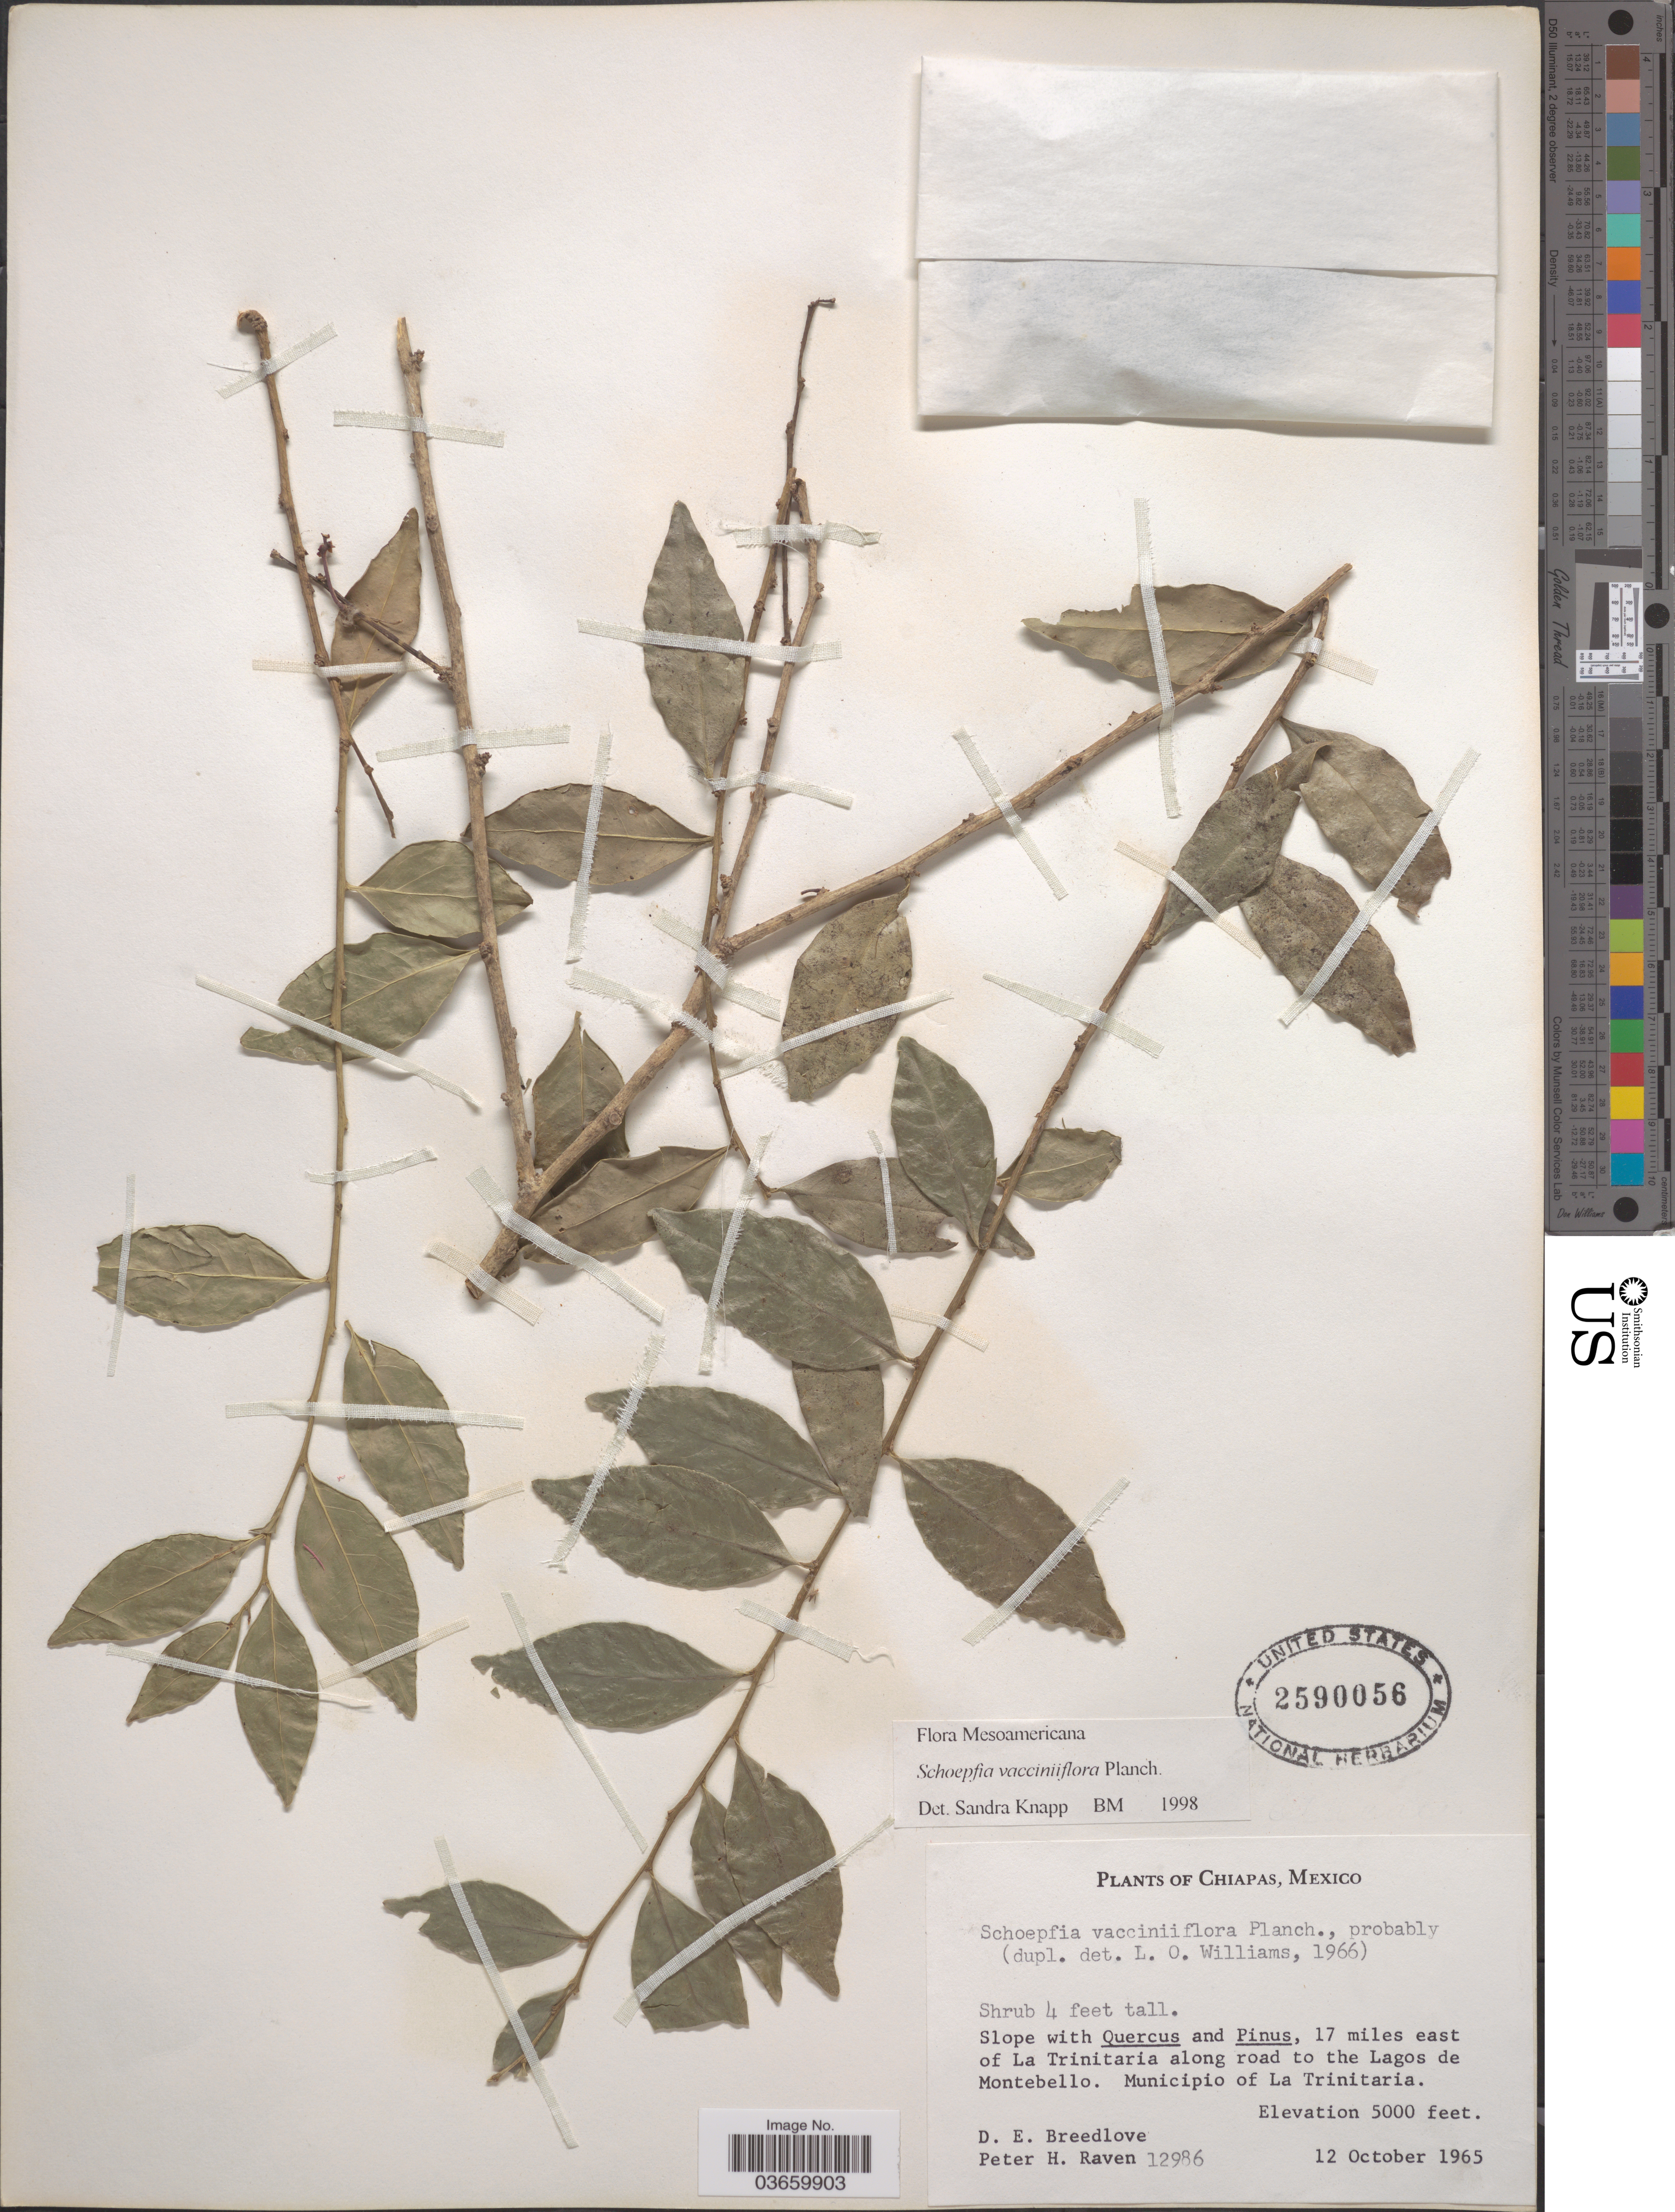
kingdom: Plantae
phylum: Tracheophyta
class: Magnoliopsida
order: Santalales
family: Schoepfiaceae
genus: Schoepfia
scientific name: Schoepfia vacciniiflora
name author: Planch. ex Hemsl.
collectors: D. E. Breedlove & P. Raven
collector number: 12986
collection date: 1965-10-12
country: Mexico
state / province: Chiapas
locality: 17 miles east of La Trinitaria along road to the Lagos de Montebello. Municipio de La Trinitaria.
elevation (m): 1524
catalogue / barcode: US 2590056